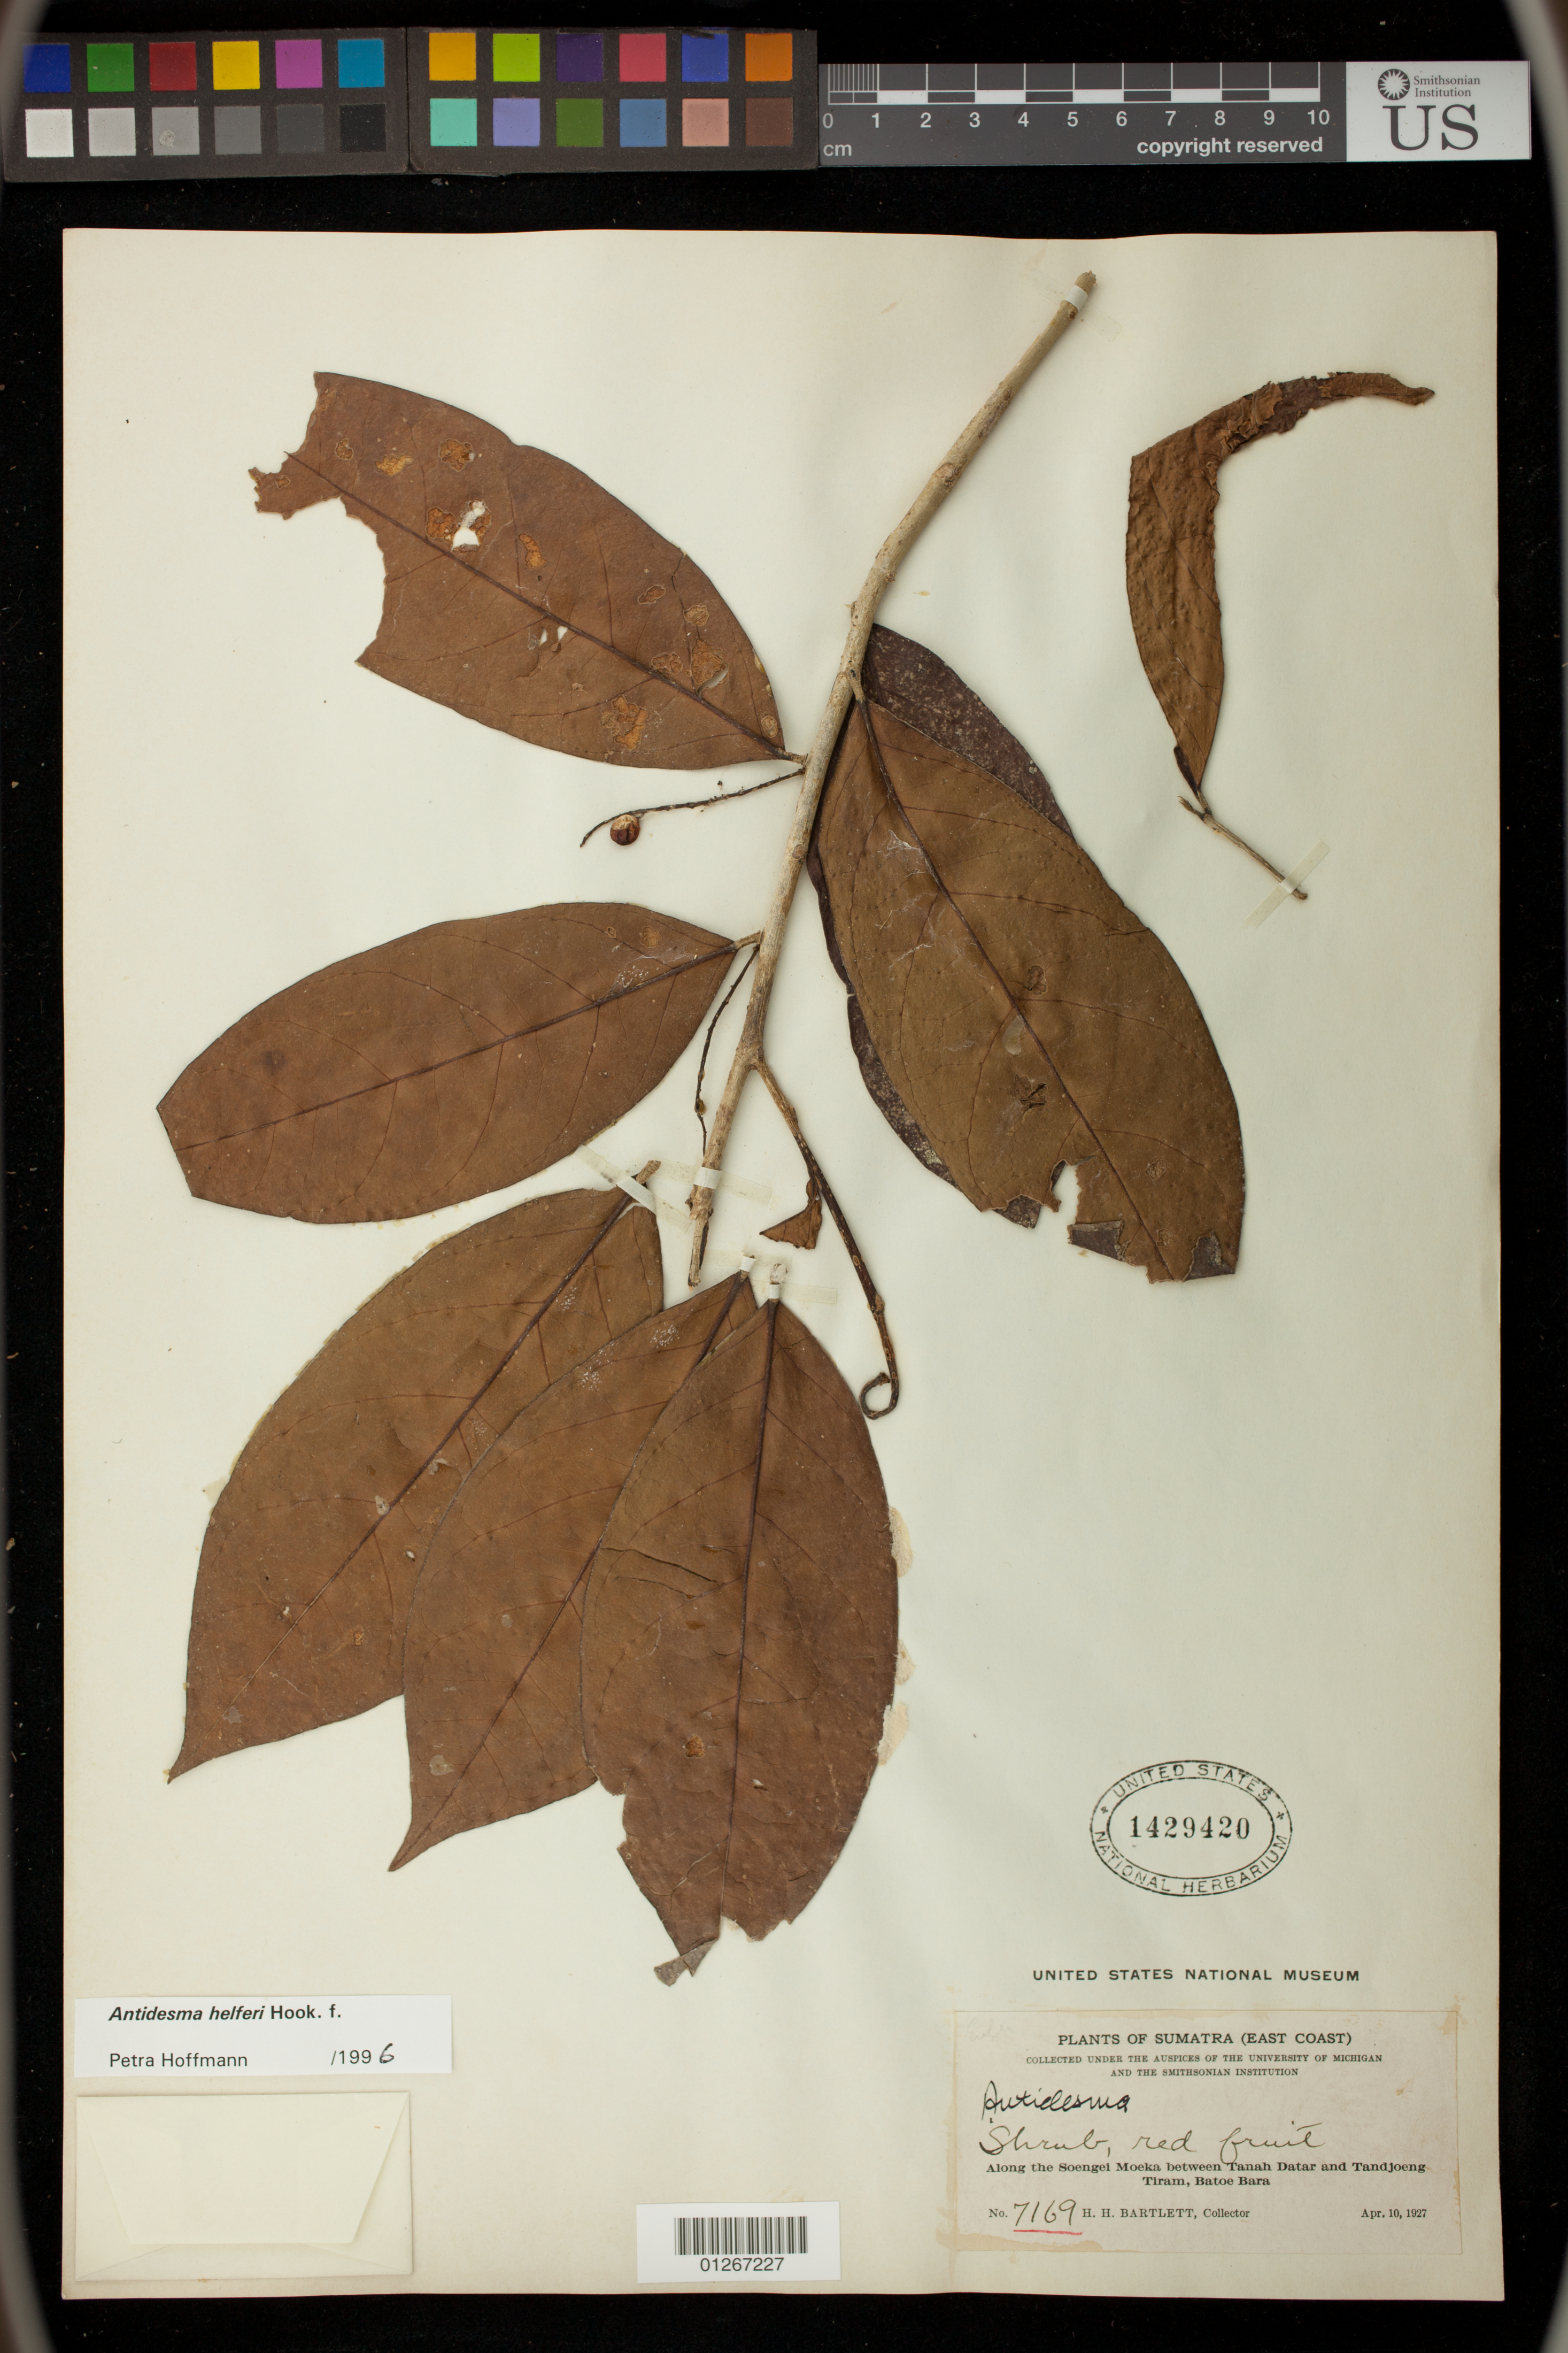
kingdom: Plantae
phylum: Tracheophyta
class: Magnoliopsida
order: Malpighiales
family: Phyllanthaceae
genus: Antidesma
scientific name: Antidesma helferi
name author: Hook. f.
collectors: H. H. Bartlett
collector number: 7169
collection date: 1927-04-10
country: Indonesia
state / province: Sumatra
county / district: Sumatera Utara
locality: Along the Soengei Moeka between Tanah Datar and Tandjoeng Tiram, Batoe Bara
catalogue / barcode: US 1429420